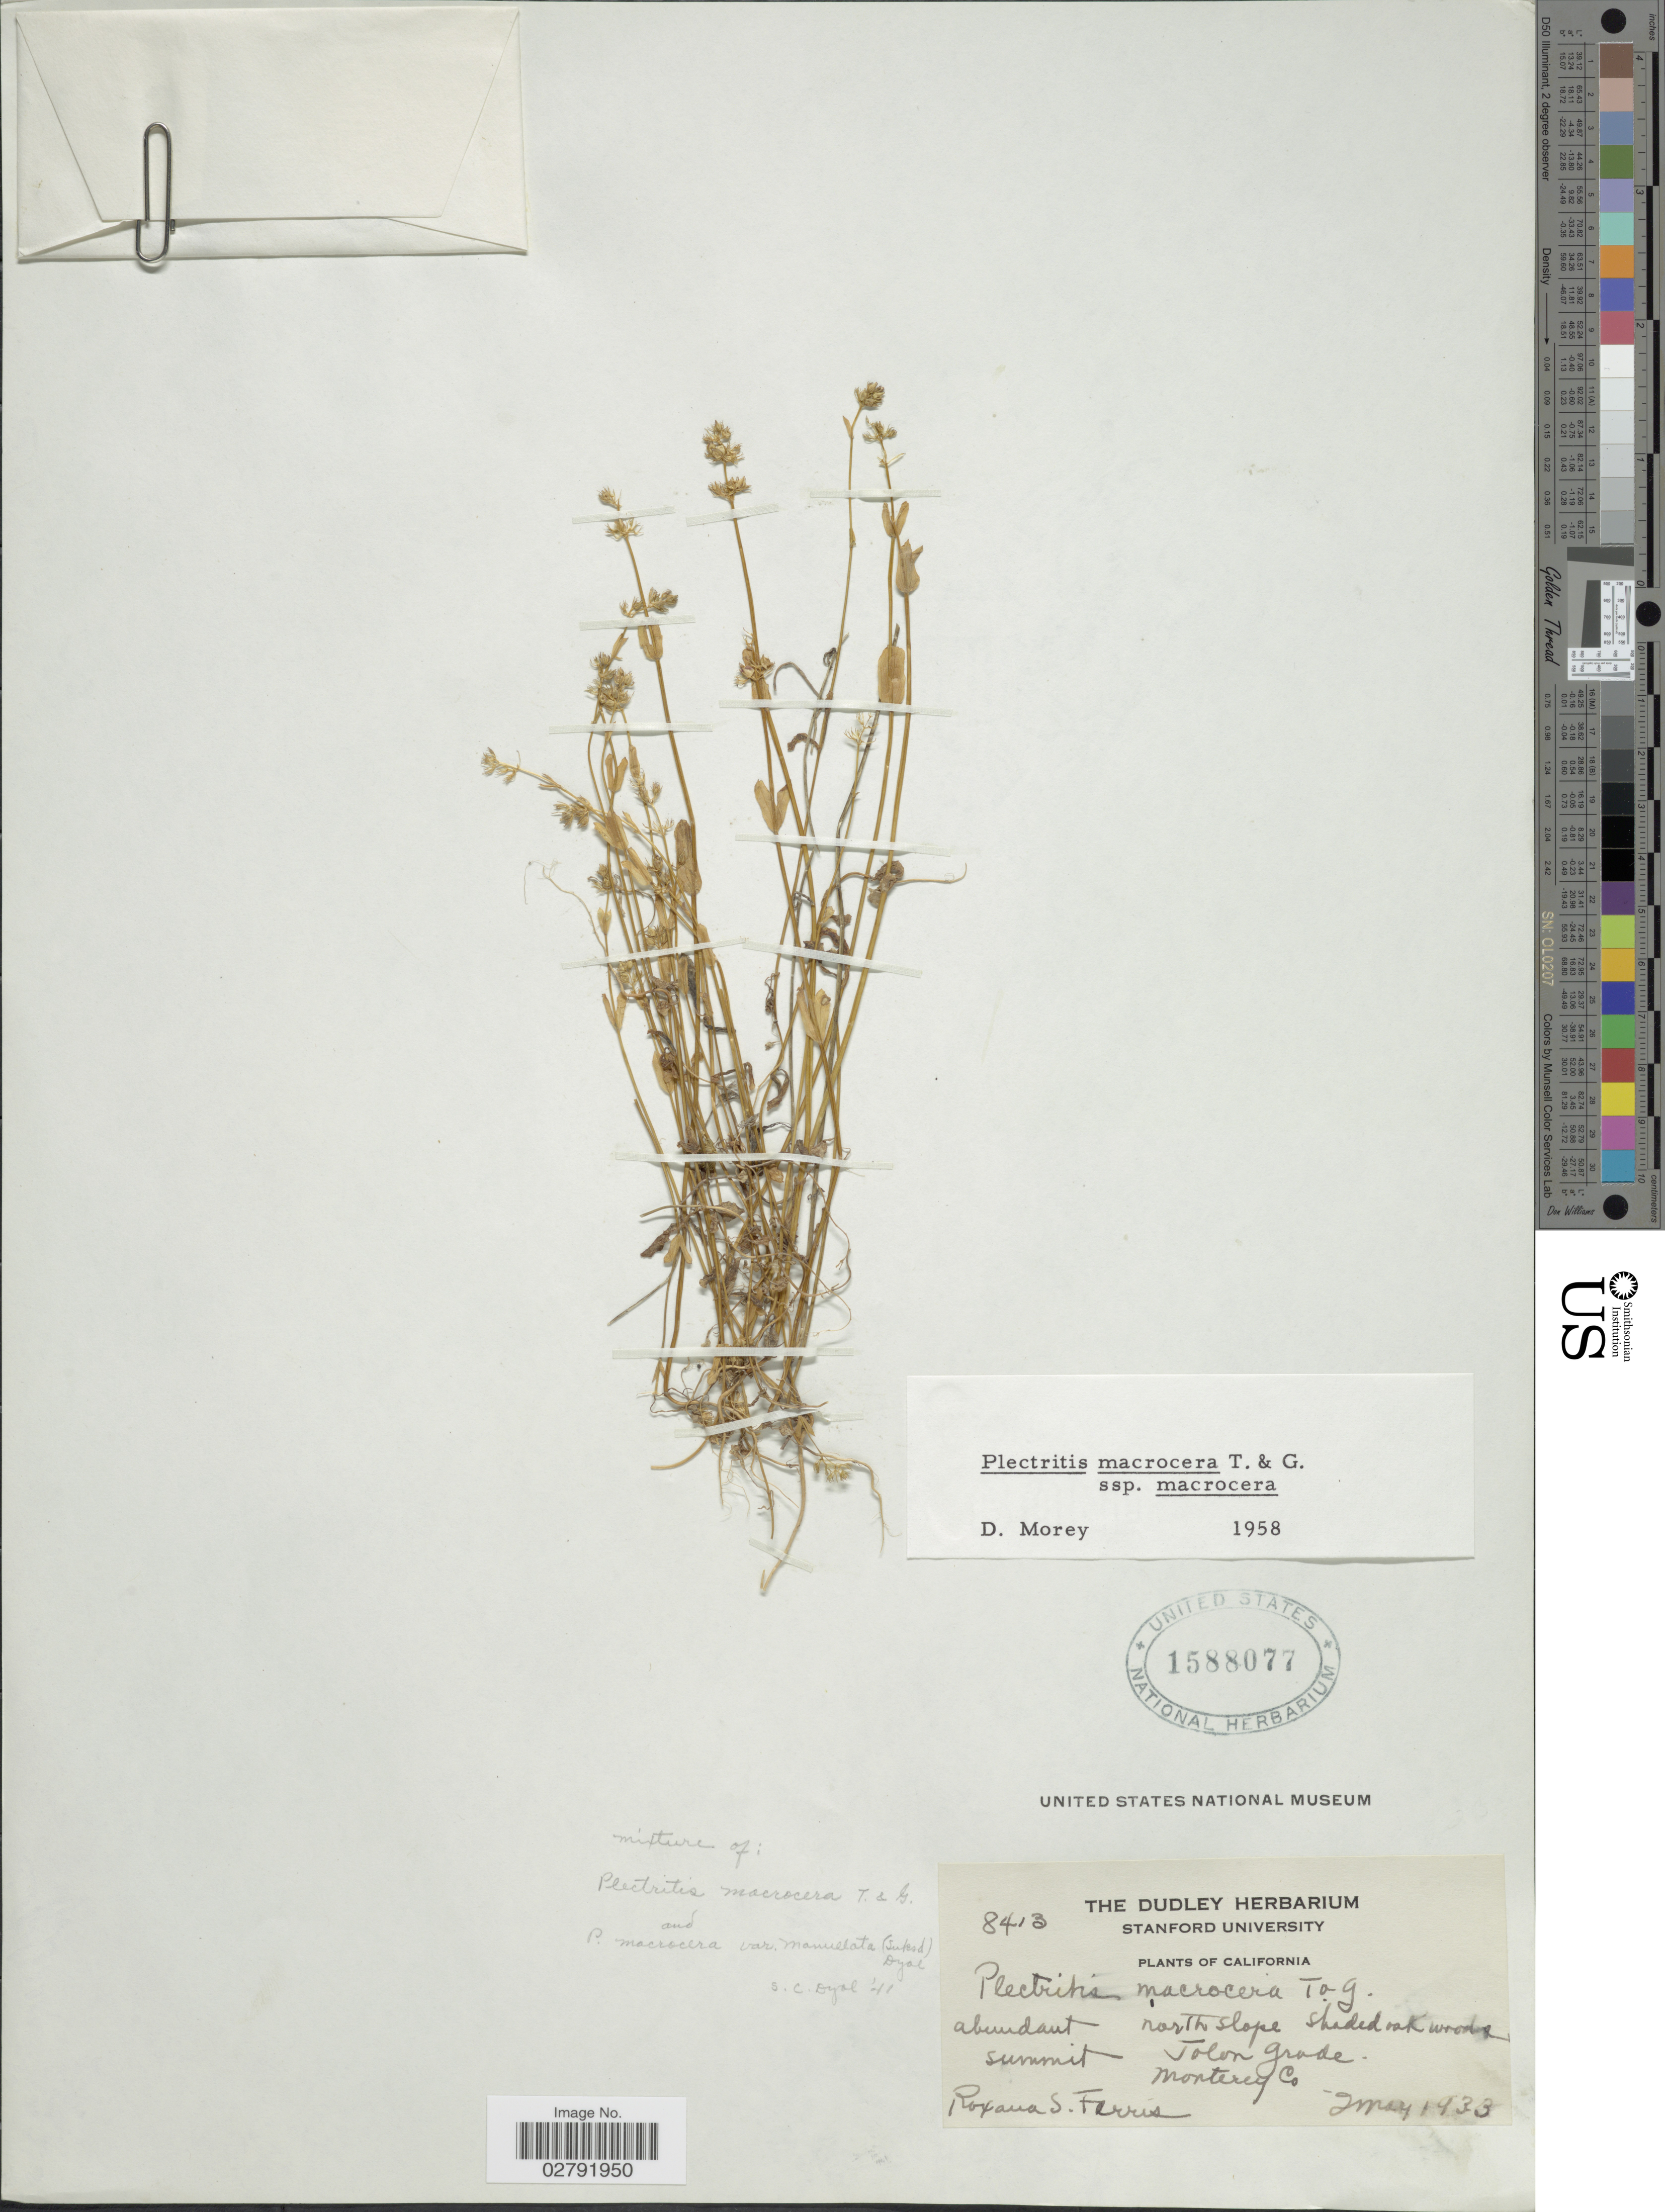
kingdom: Plantae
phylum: Tracheophyta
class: Magnoliopsida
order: Dipsacales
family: Caprifoliaceae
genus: Plectritis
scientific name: Plectritis macrocera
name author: Torr. & A. Gray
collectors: R. S. Ferris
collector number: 8413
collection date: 1933-05-02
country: United States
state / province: California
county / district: Monterey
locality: Jolon Grade. Monterey Co.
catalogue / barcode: US 1588077